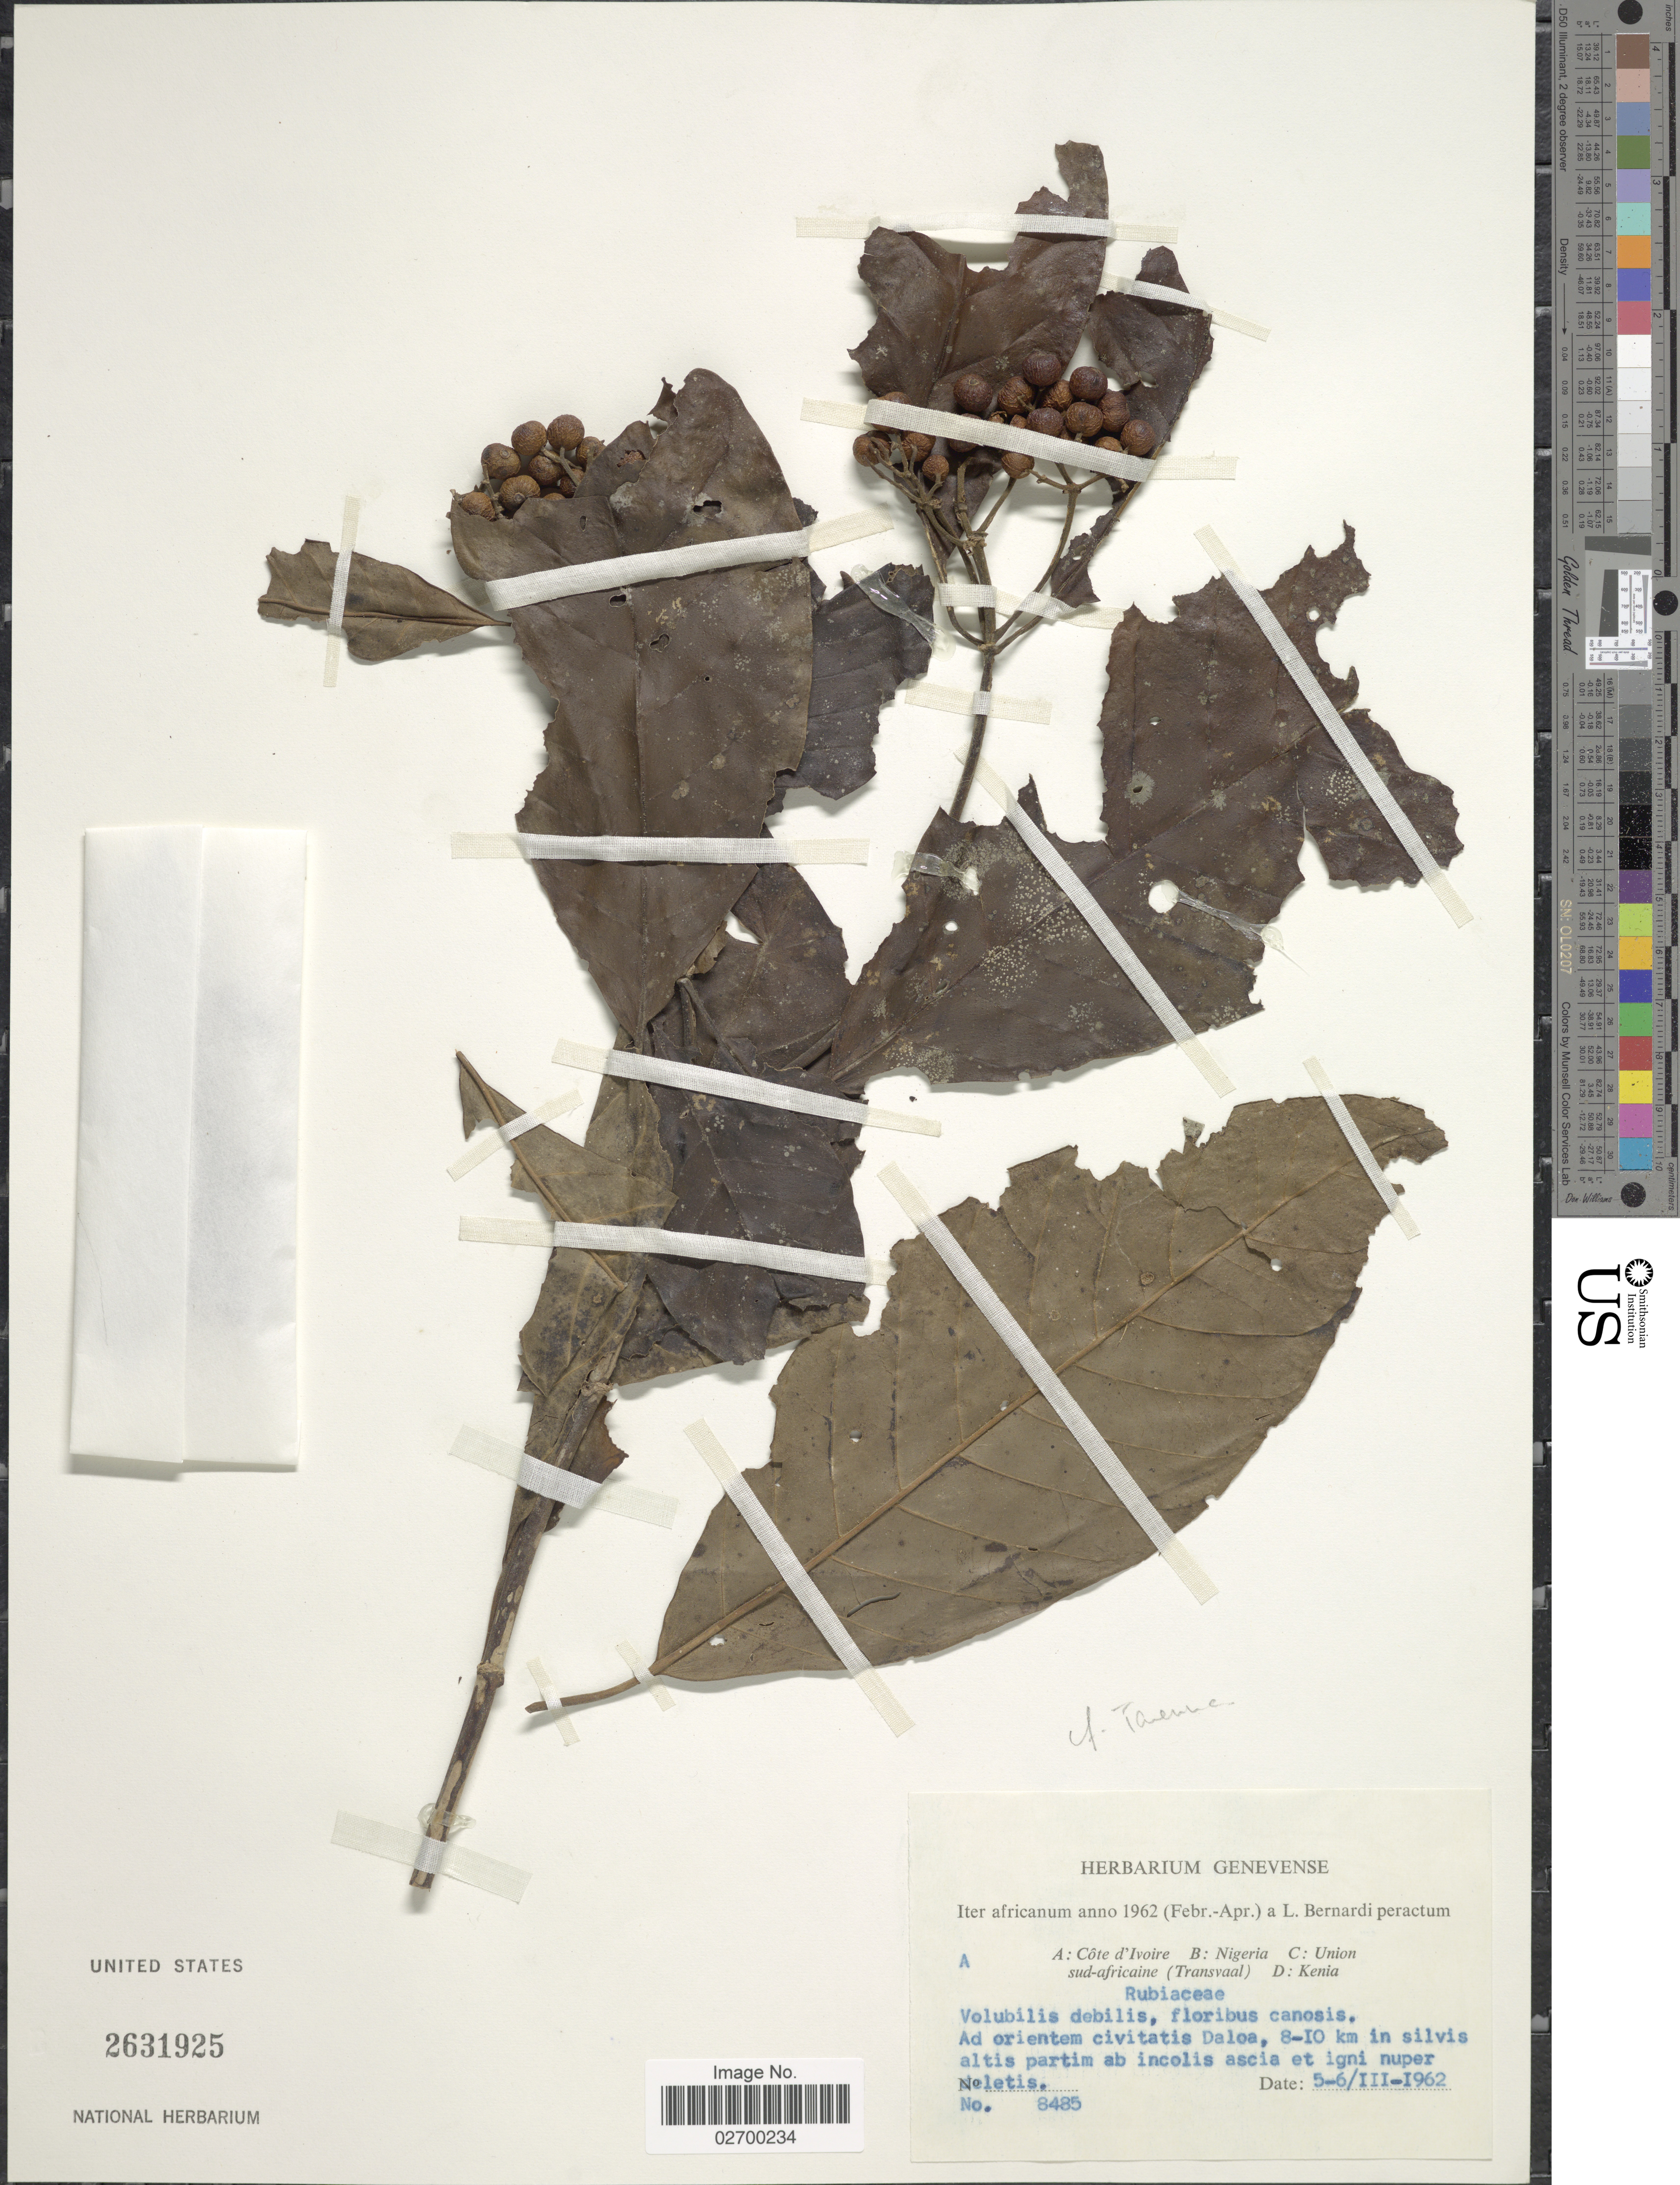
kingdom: Plantae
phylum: Tracheophyta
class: Magnoliopsida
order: Gentianales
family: Rubiaceae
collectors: L. Bernardi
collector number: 8485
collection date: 1962-03-05/1962-03-06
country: Ivory Coast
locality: Cote d'Ivoire, Ad orientem civitatis Daloa 8-10 km. in silvis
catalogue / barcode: US 2631925